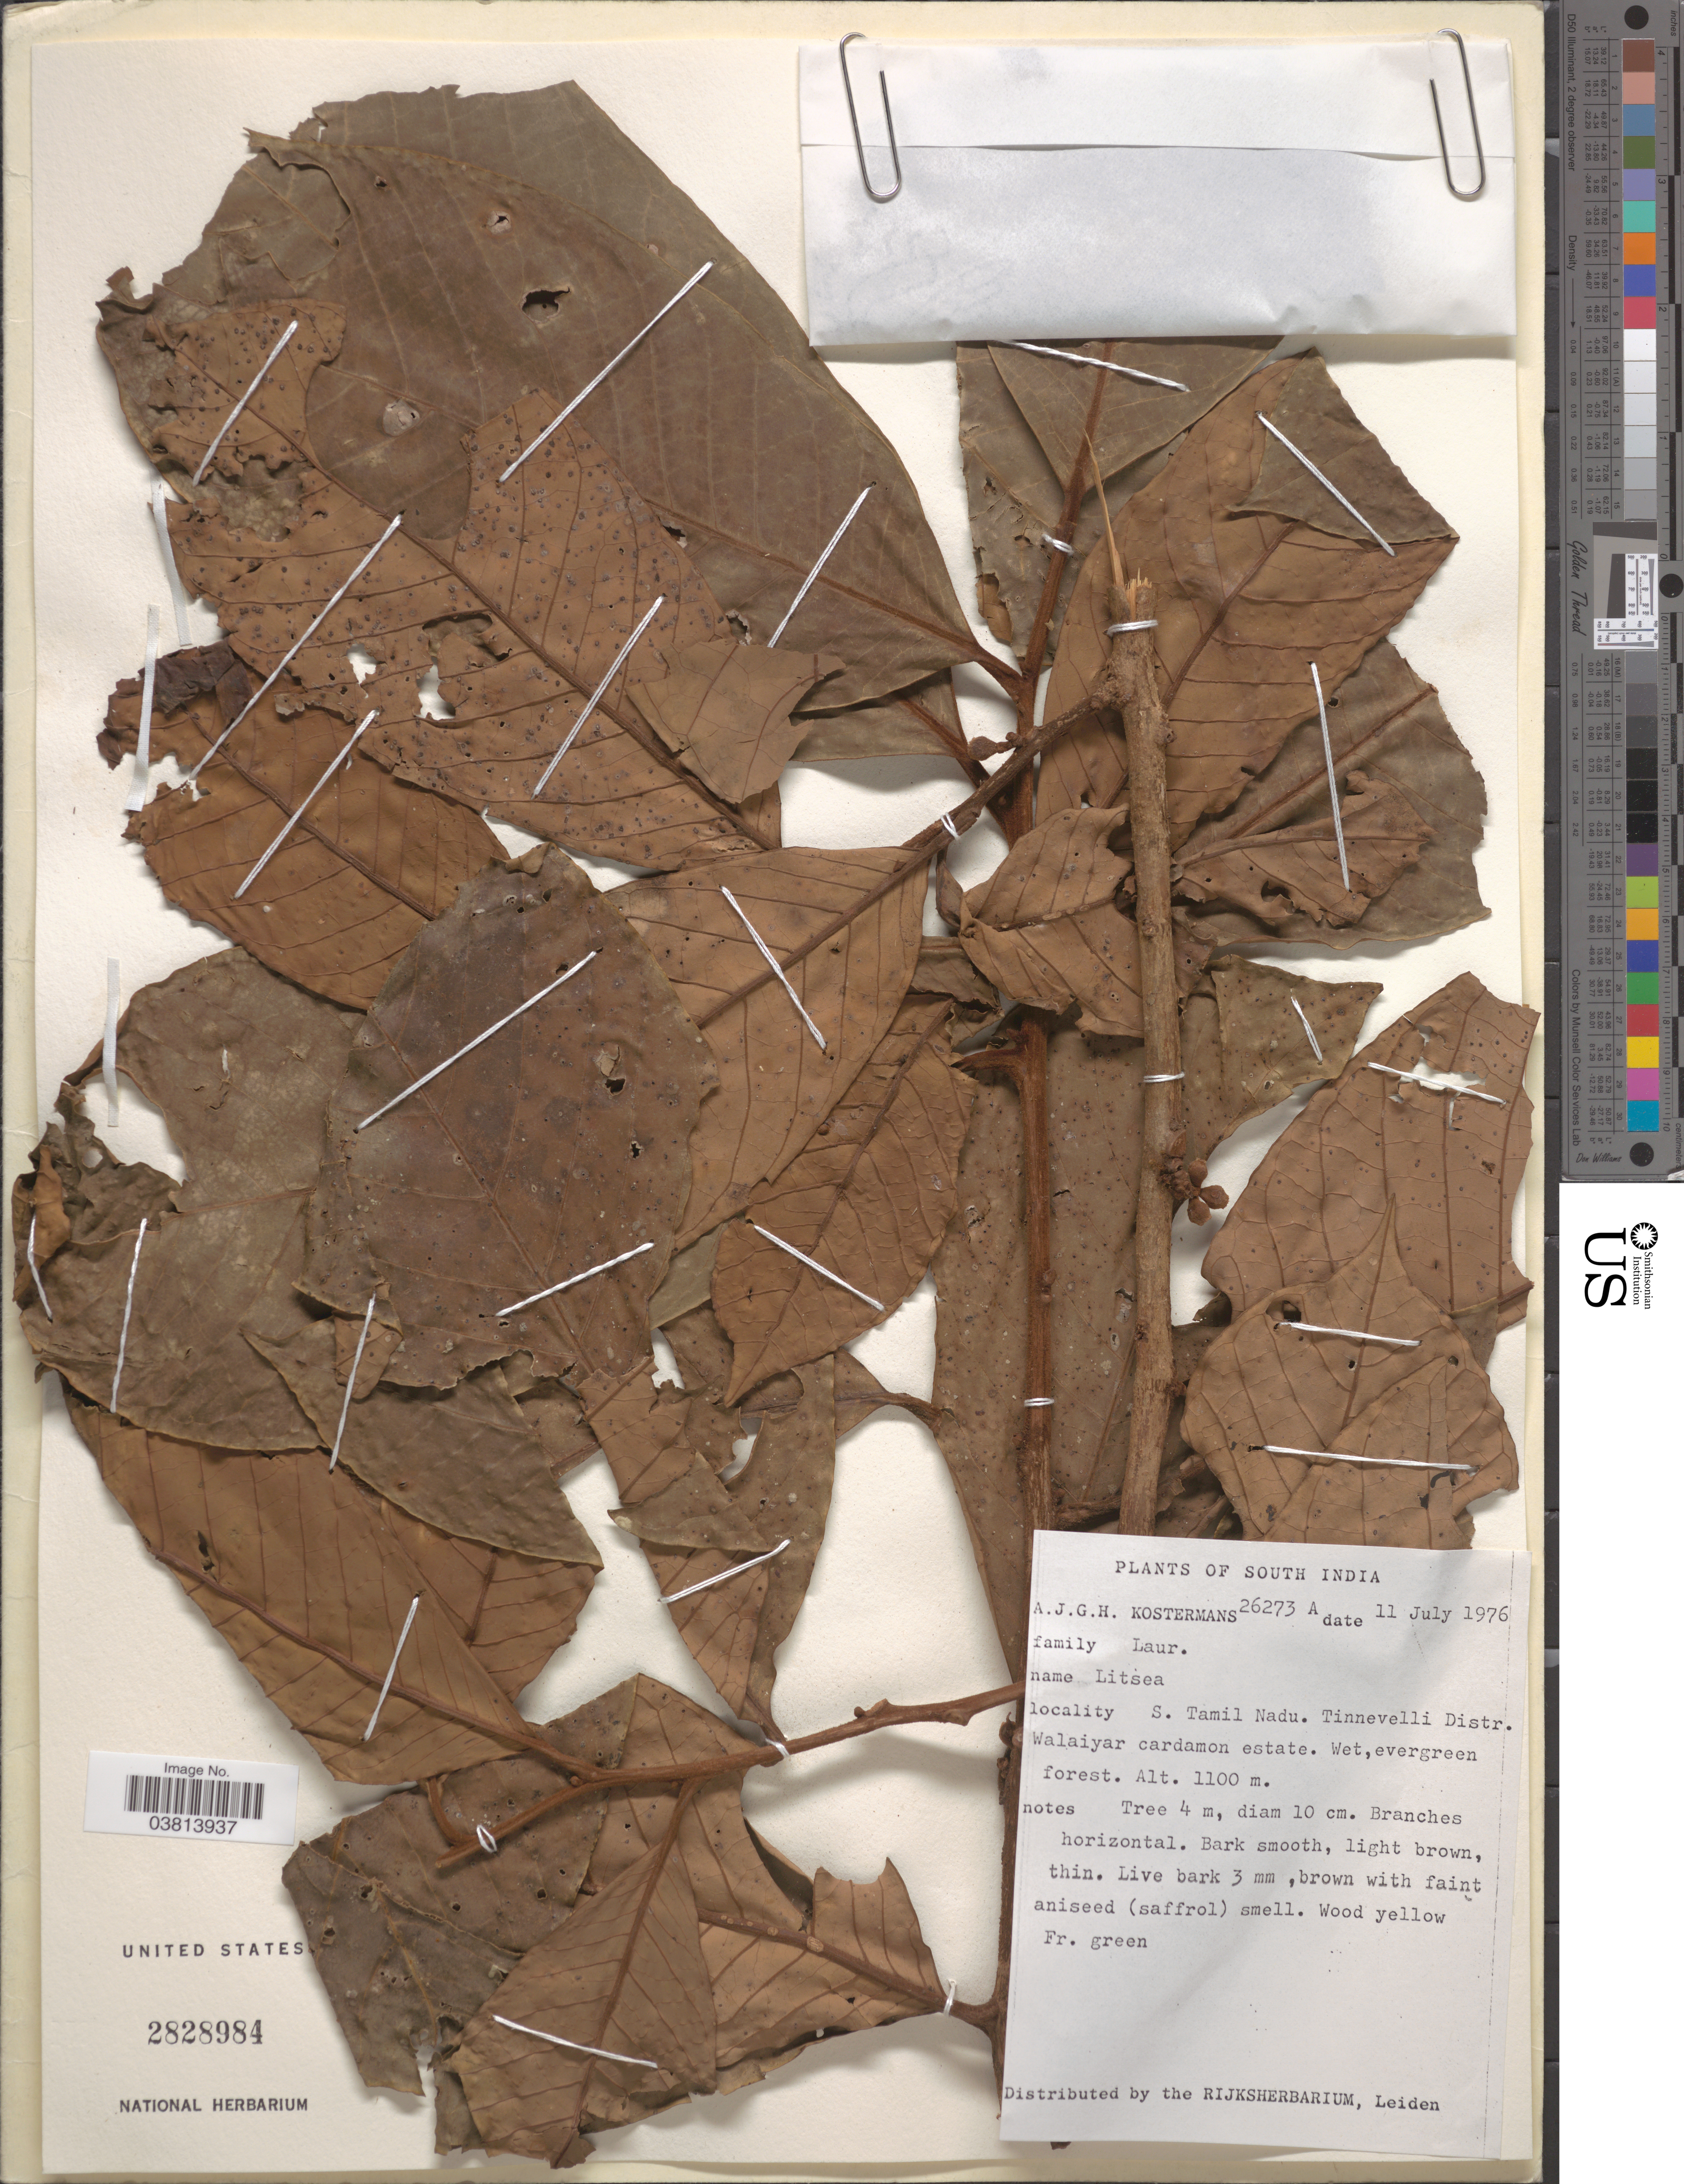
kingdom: Plantae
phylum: Tracheophyta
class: Magnoliopsida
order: Laurales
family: Lauraceae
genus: Litsea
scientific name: Litsea sp.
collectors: A. J. G. Kostermans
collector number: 26273A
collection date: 1976-07-11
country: India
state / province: Tamil Nadu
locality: South India. S. Tamil Nadu. Tinnevelli Distr. Walaiyar cardamon estate.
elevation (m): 1100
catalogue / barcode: US 2828984